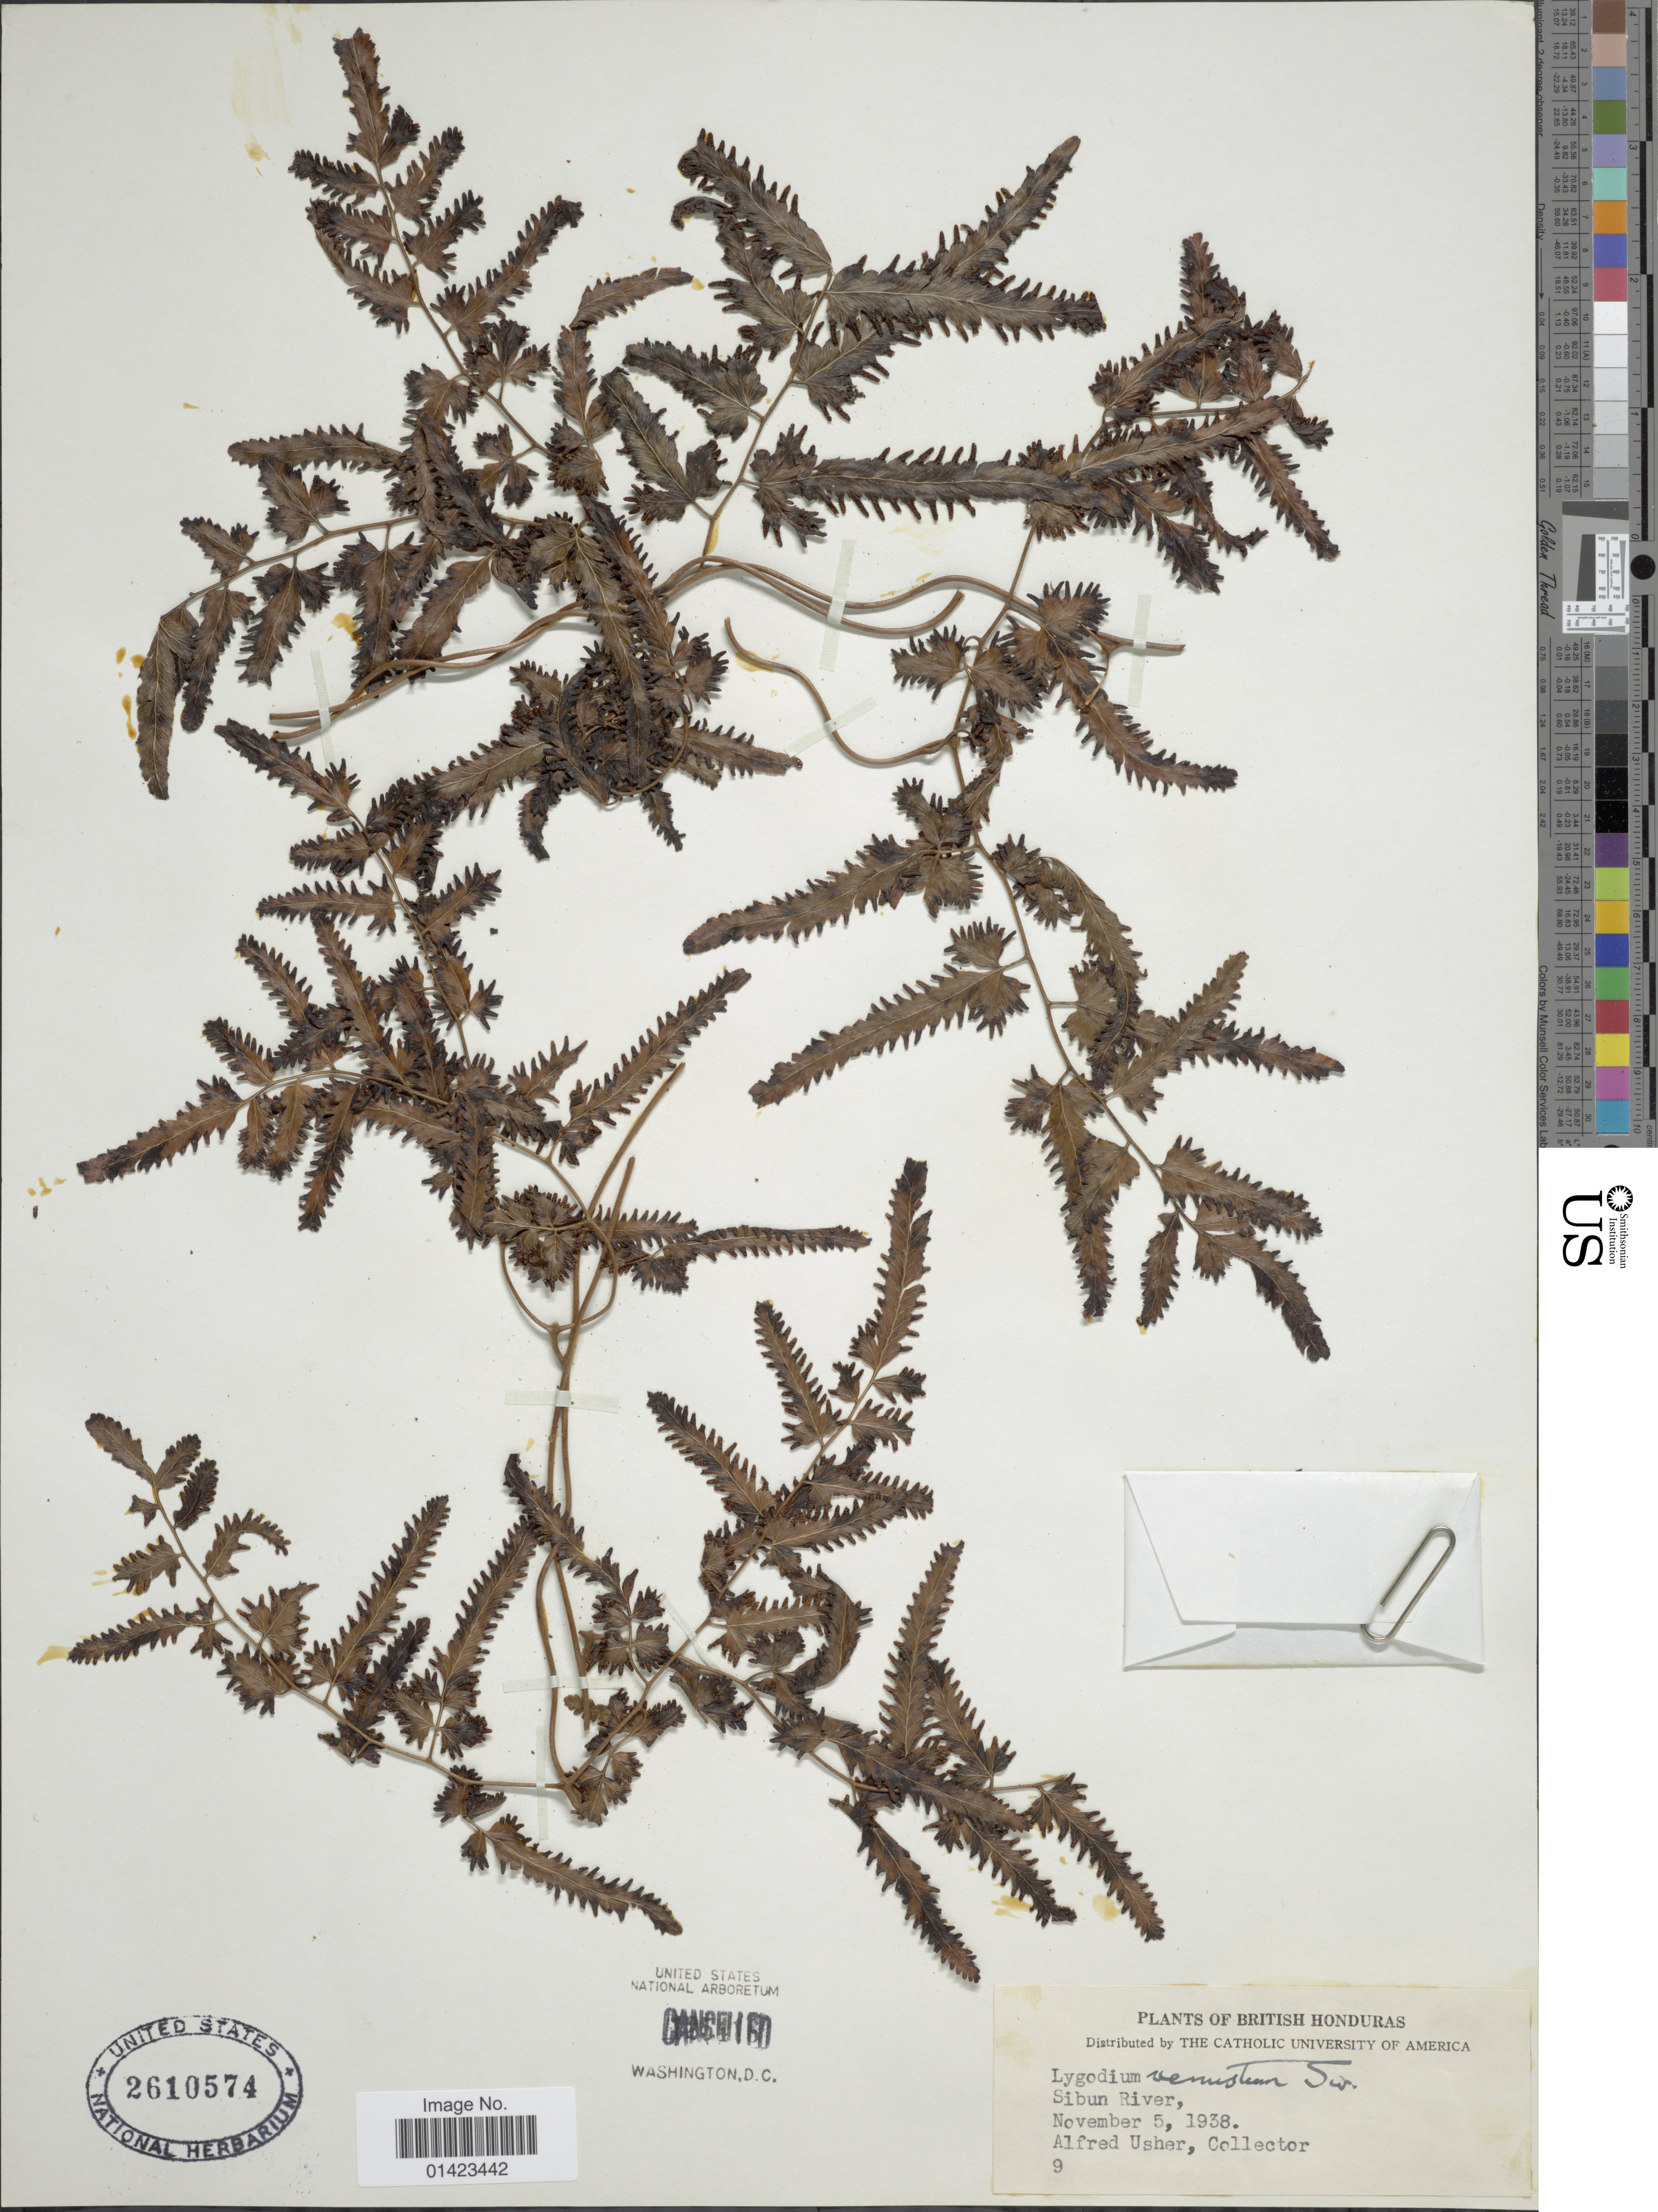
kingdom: Plantae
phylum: Tracheophyta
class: Polypodiopsida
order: Schizaeales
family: Lygodiaceae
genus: Lygodium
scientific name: Lygodium venustum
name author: Sw.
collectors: A. Usher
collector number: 9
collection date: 1938-11-05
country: Belize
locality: British Honduras, Sibun River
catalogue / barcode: US 2610574